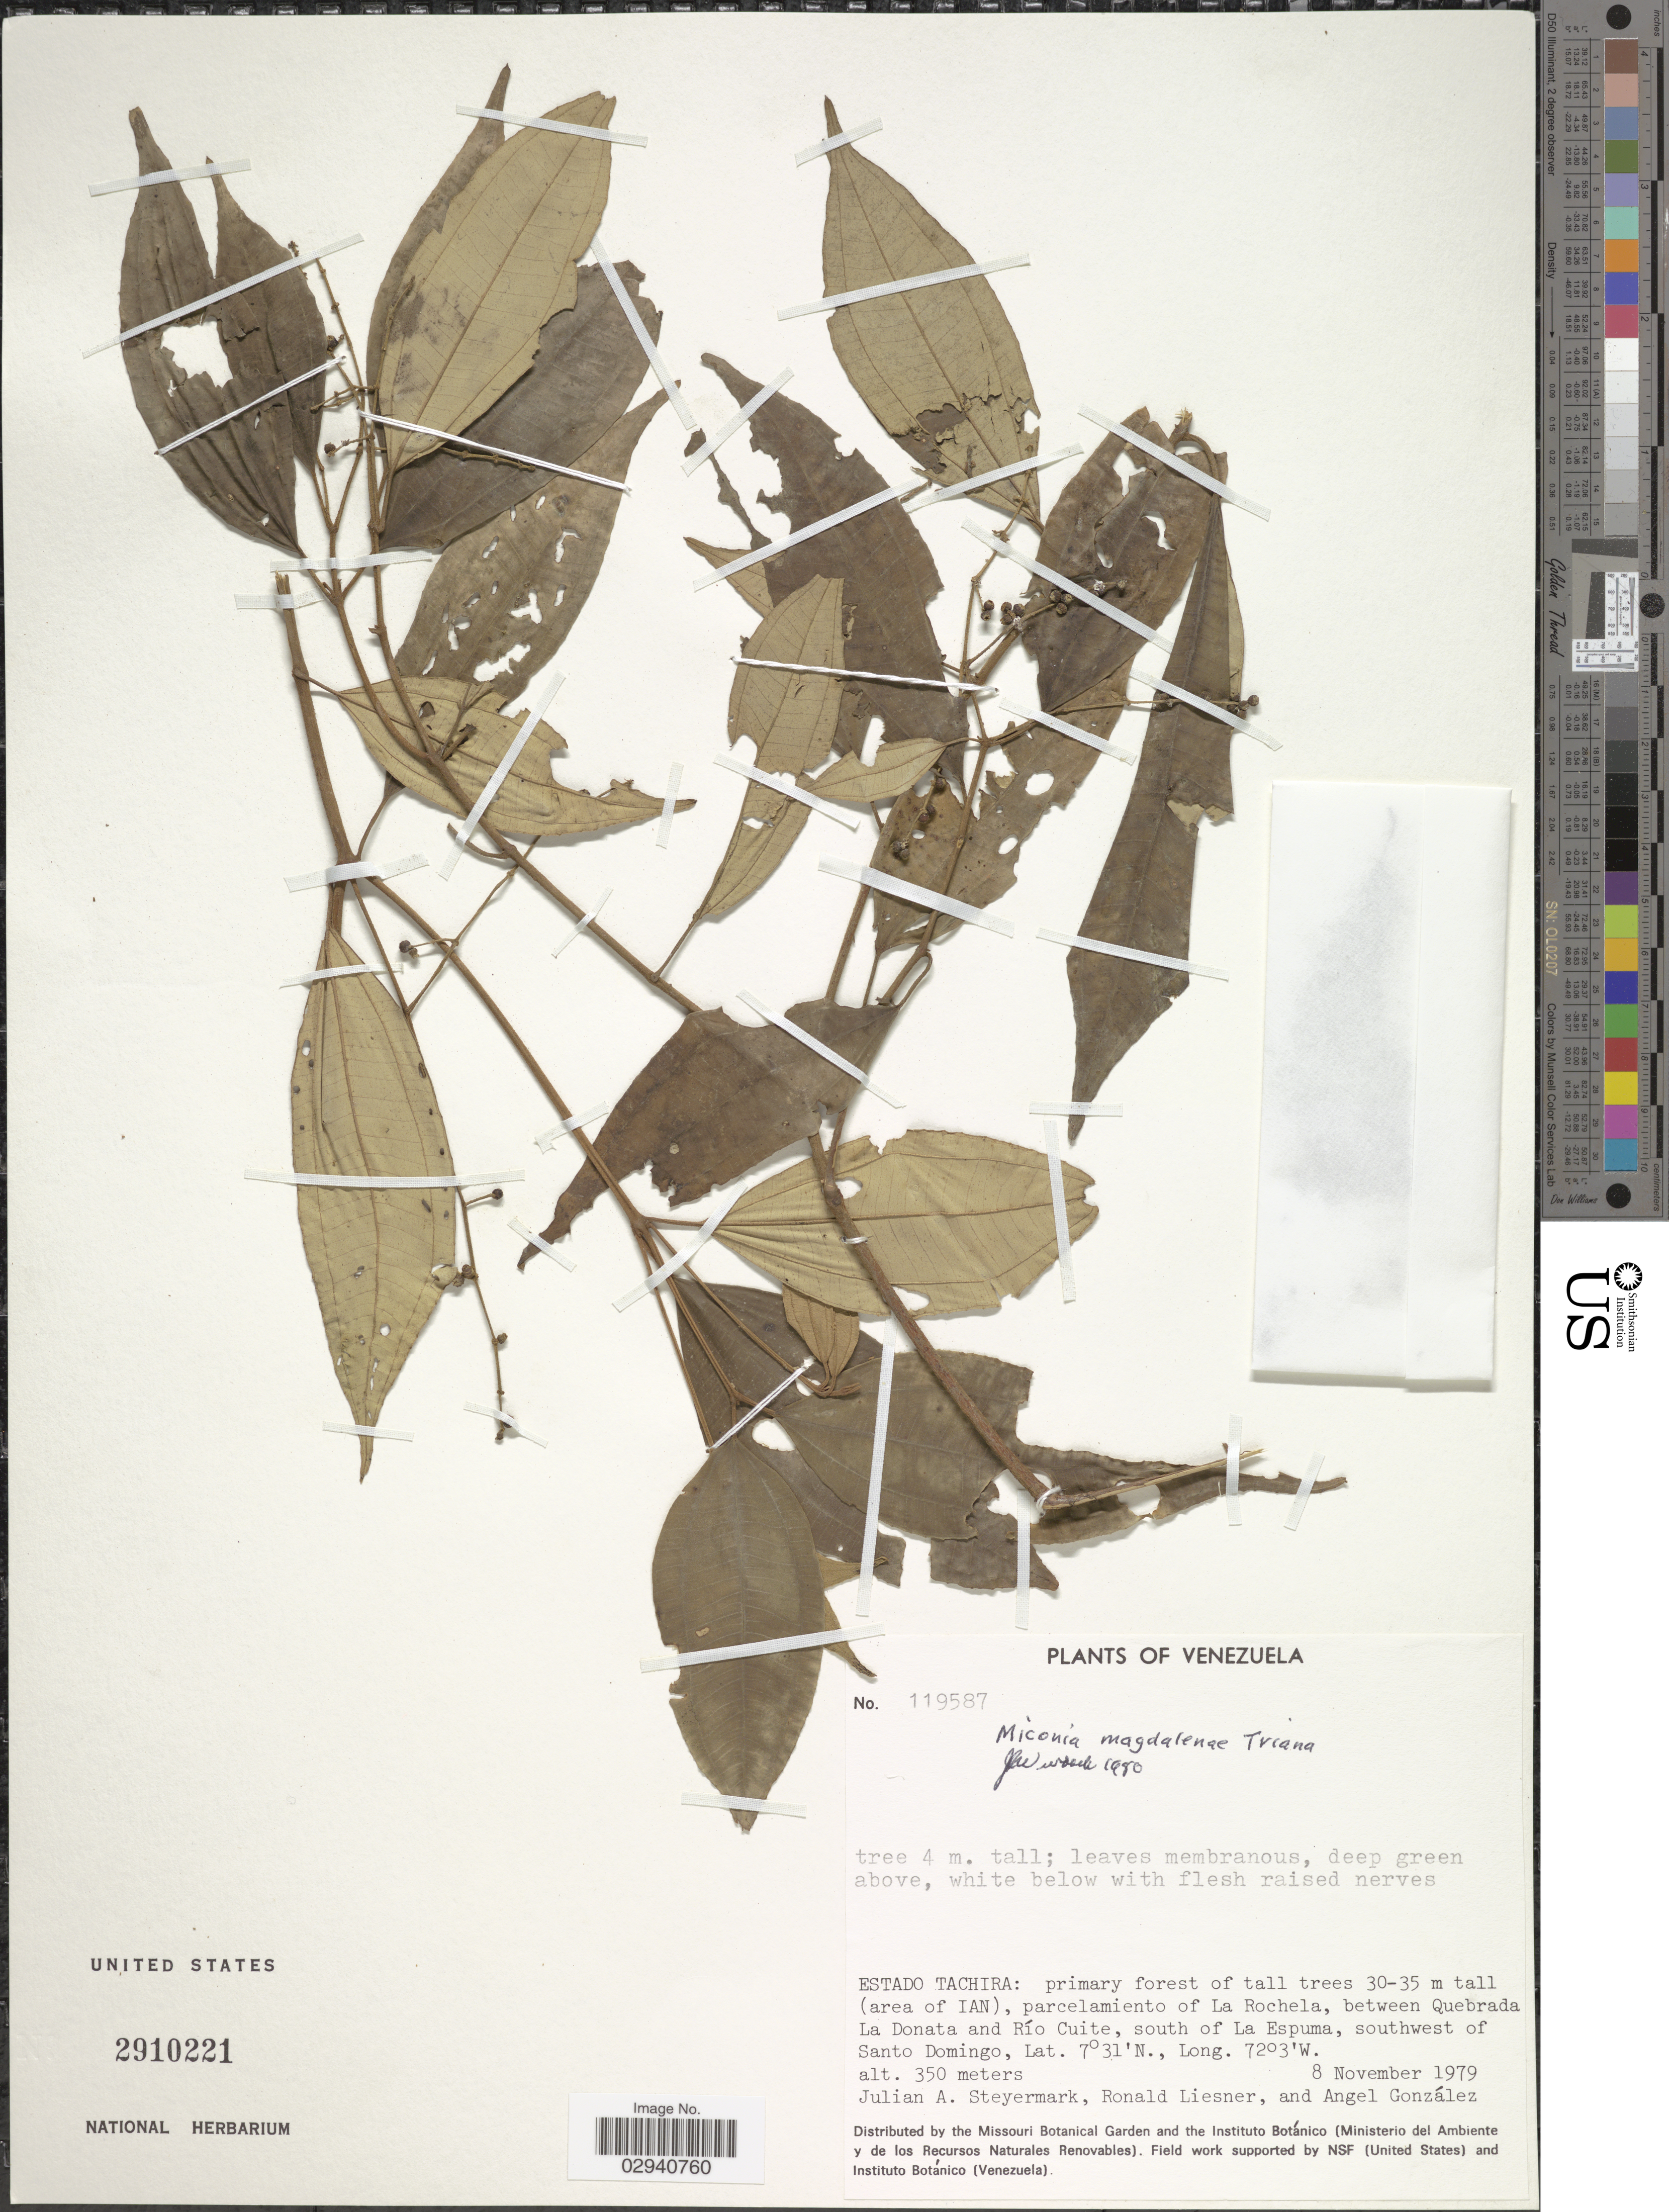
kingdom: Plantae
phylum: Tracheophyta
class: Magnoliopsida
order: Myrtales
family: Melastomataceae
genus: Miconia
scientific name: Miconia magdalenae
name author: Triana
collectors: J. Steyermark, R. L. Liesner & A. C. González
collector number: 119587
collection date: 1979-11-08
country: Venezuela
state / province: Tachira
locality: (are of IAN), Parcelamiento of La Rochela, between Quebrada La Donata and Río Cuite, south of La Espuma, southwest of Santo Domingo.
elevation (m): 350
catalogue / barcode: US 2910221